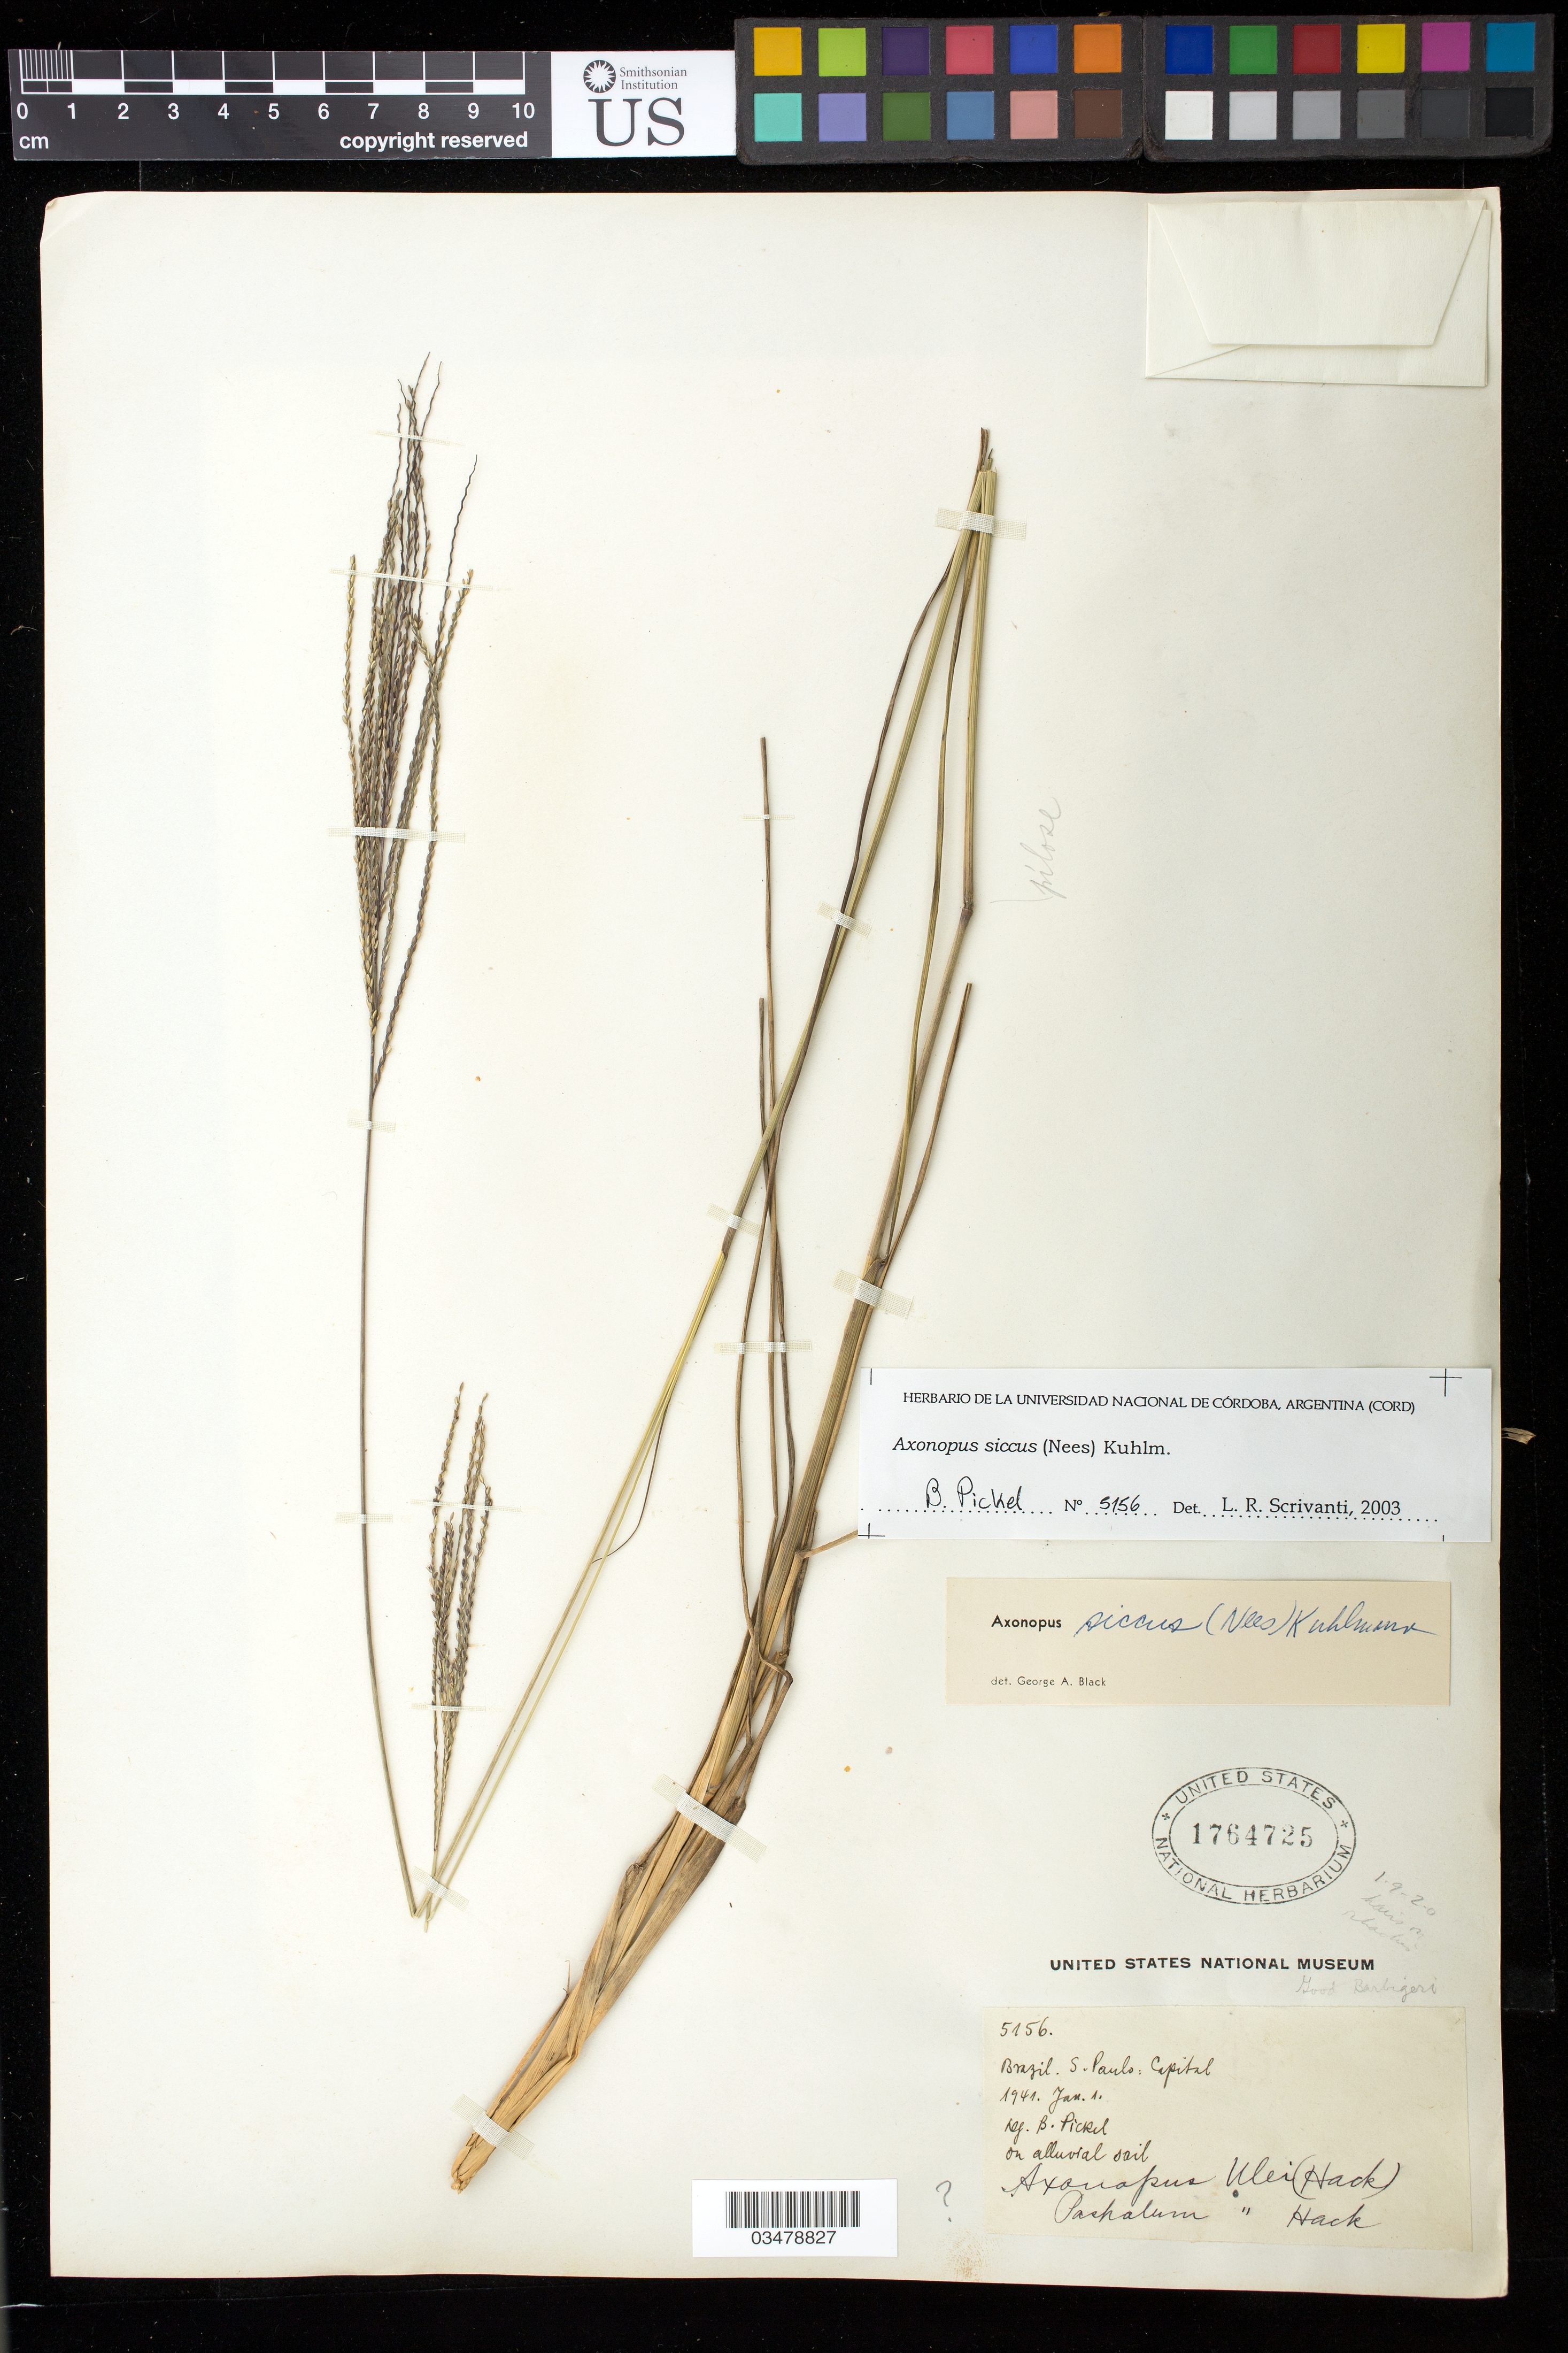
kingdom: Plantae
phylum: Tracheophyta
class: Liliopsida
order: Poales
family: Poaceae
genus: Axonopus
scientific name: Axonopus siccus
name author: (Nees) Kuhlm.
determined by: Scrivanti, L. R.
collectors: B. Pickel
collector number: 5156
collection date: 1941-01-01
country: Brazil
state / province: São Paulo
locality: S. Paulo: Capital.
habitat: On alluvial soil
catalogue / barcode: US 1764725